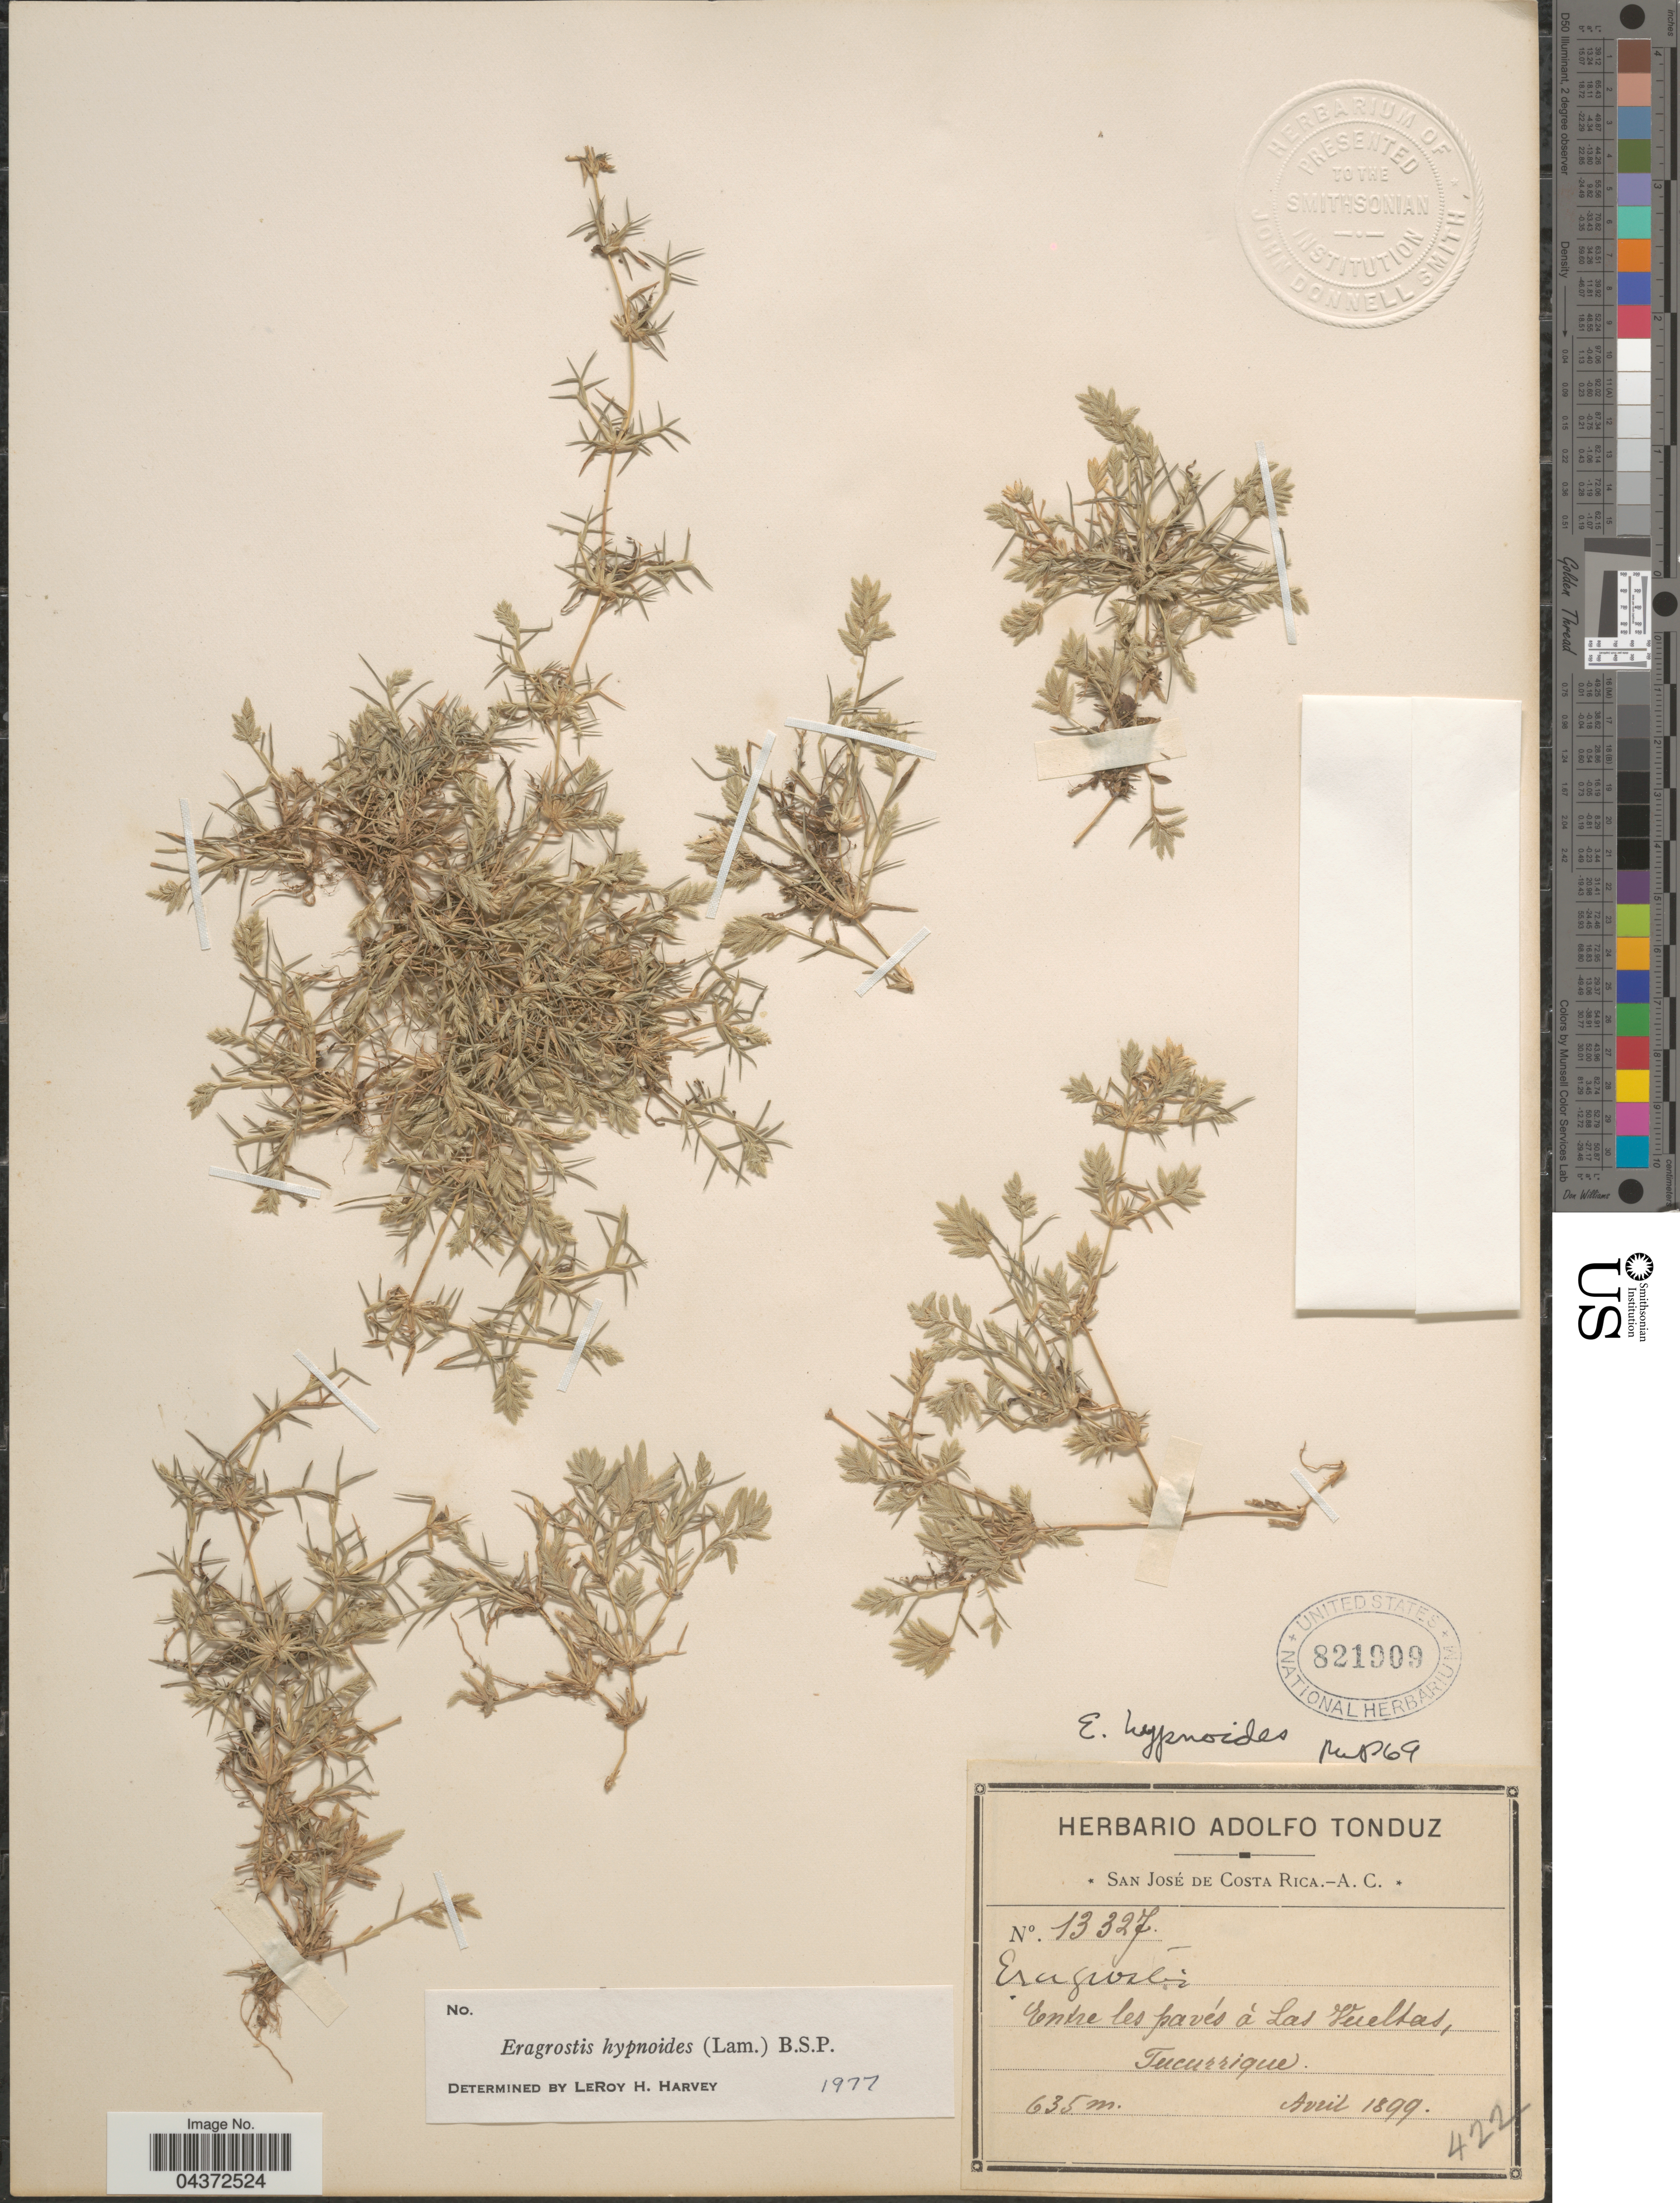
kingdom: Plantae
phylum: Tracheophyta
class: Liliopsida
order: Poales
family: Poaceae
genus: Eragrostis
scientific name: Eragrostis hypnoides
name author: (Lam.) Britton, Stearns & Poggenb.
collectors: ex Herb. Adolfo Tonduz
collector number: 13327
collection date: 1899-04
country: Costa Rica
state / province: San José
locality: Entre les pavés à Las Vueltas, Tucurrique.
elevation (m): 635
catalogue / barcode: US 821909